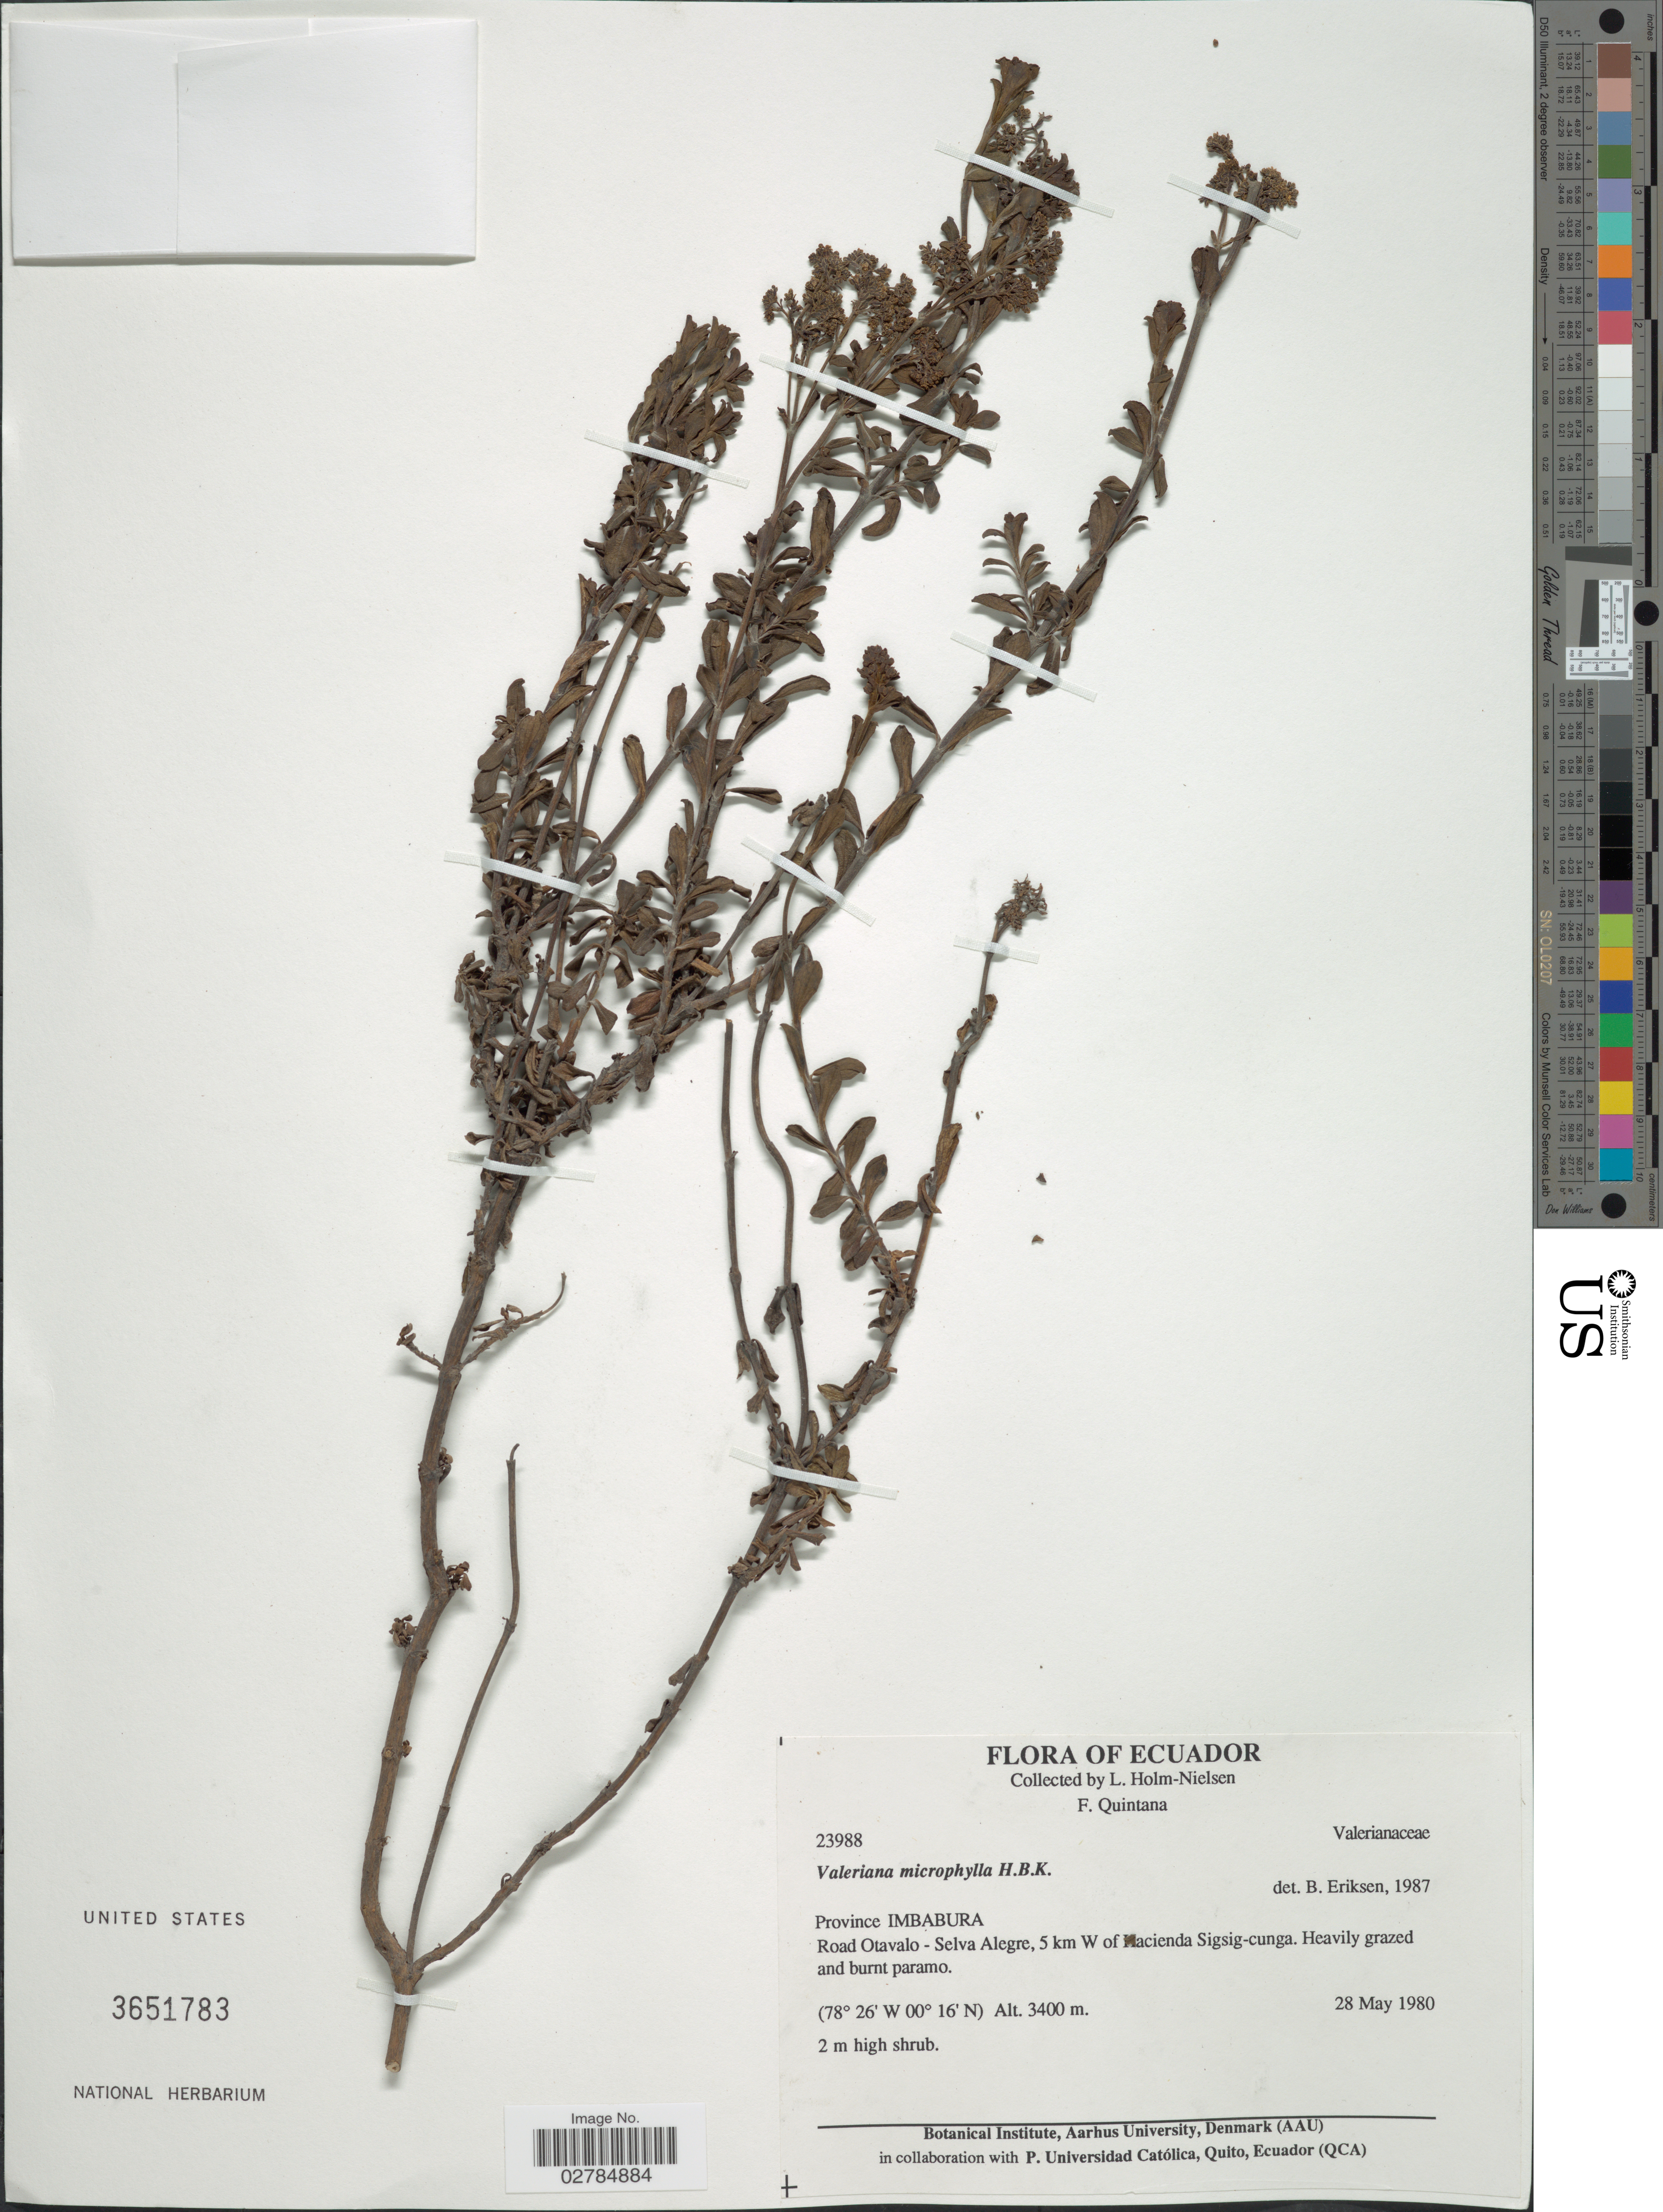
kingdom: Plantae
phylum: Tracheophyta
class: Magnoliopsida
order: Dipsacales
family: Caprifoliaceae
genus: Valeriana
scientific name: Valeriana microphylla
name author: Kunth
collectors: L. Holm-Nielsen & F. Quintana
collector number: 23988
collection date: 1980-05-28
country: Ecuador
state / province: Imbabura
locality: Road Otavalo - Selva Alegre, 5 km W of Macienda Sigsig-cunga.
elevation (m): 3400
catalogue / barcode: US 3651783